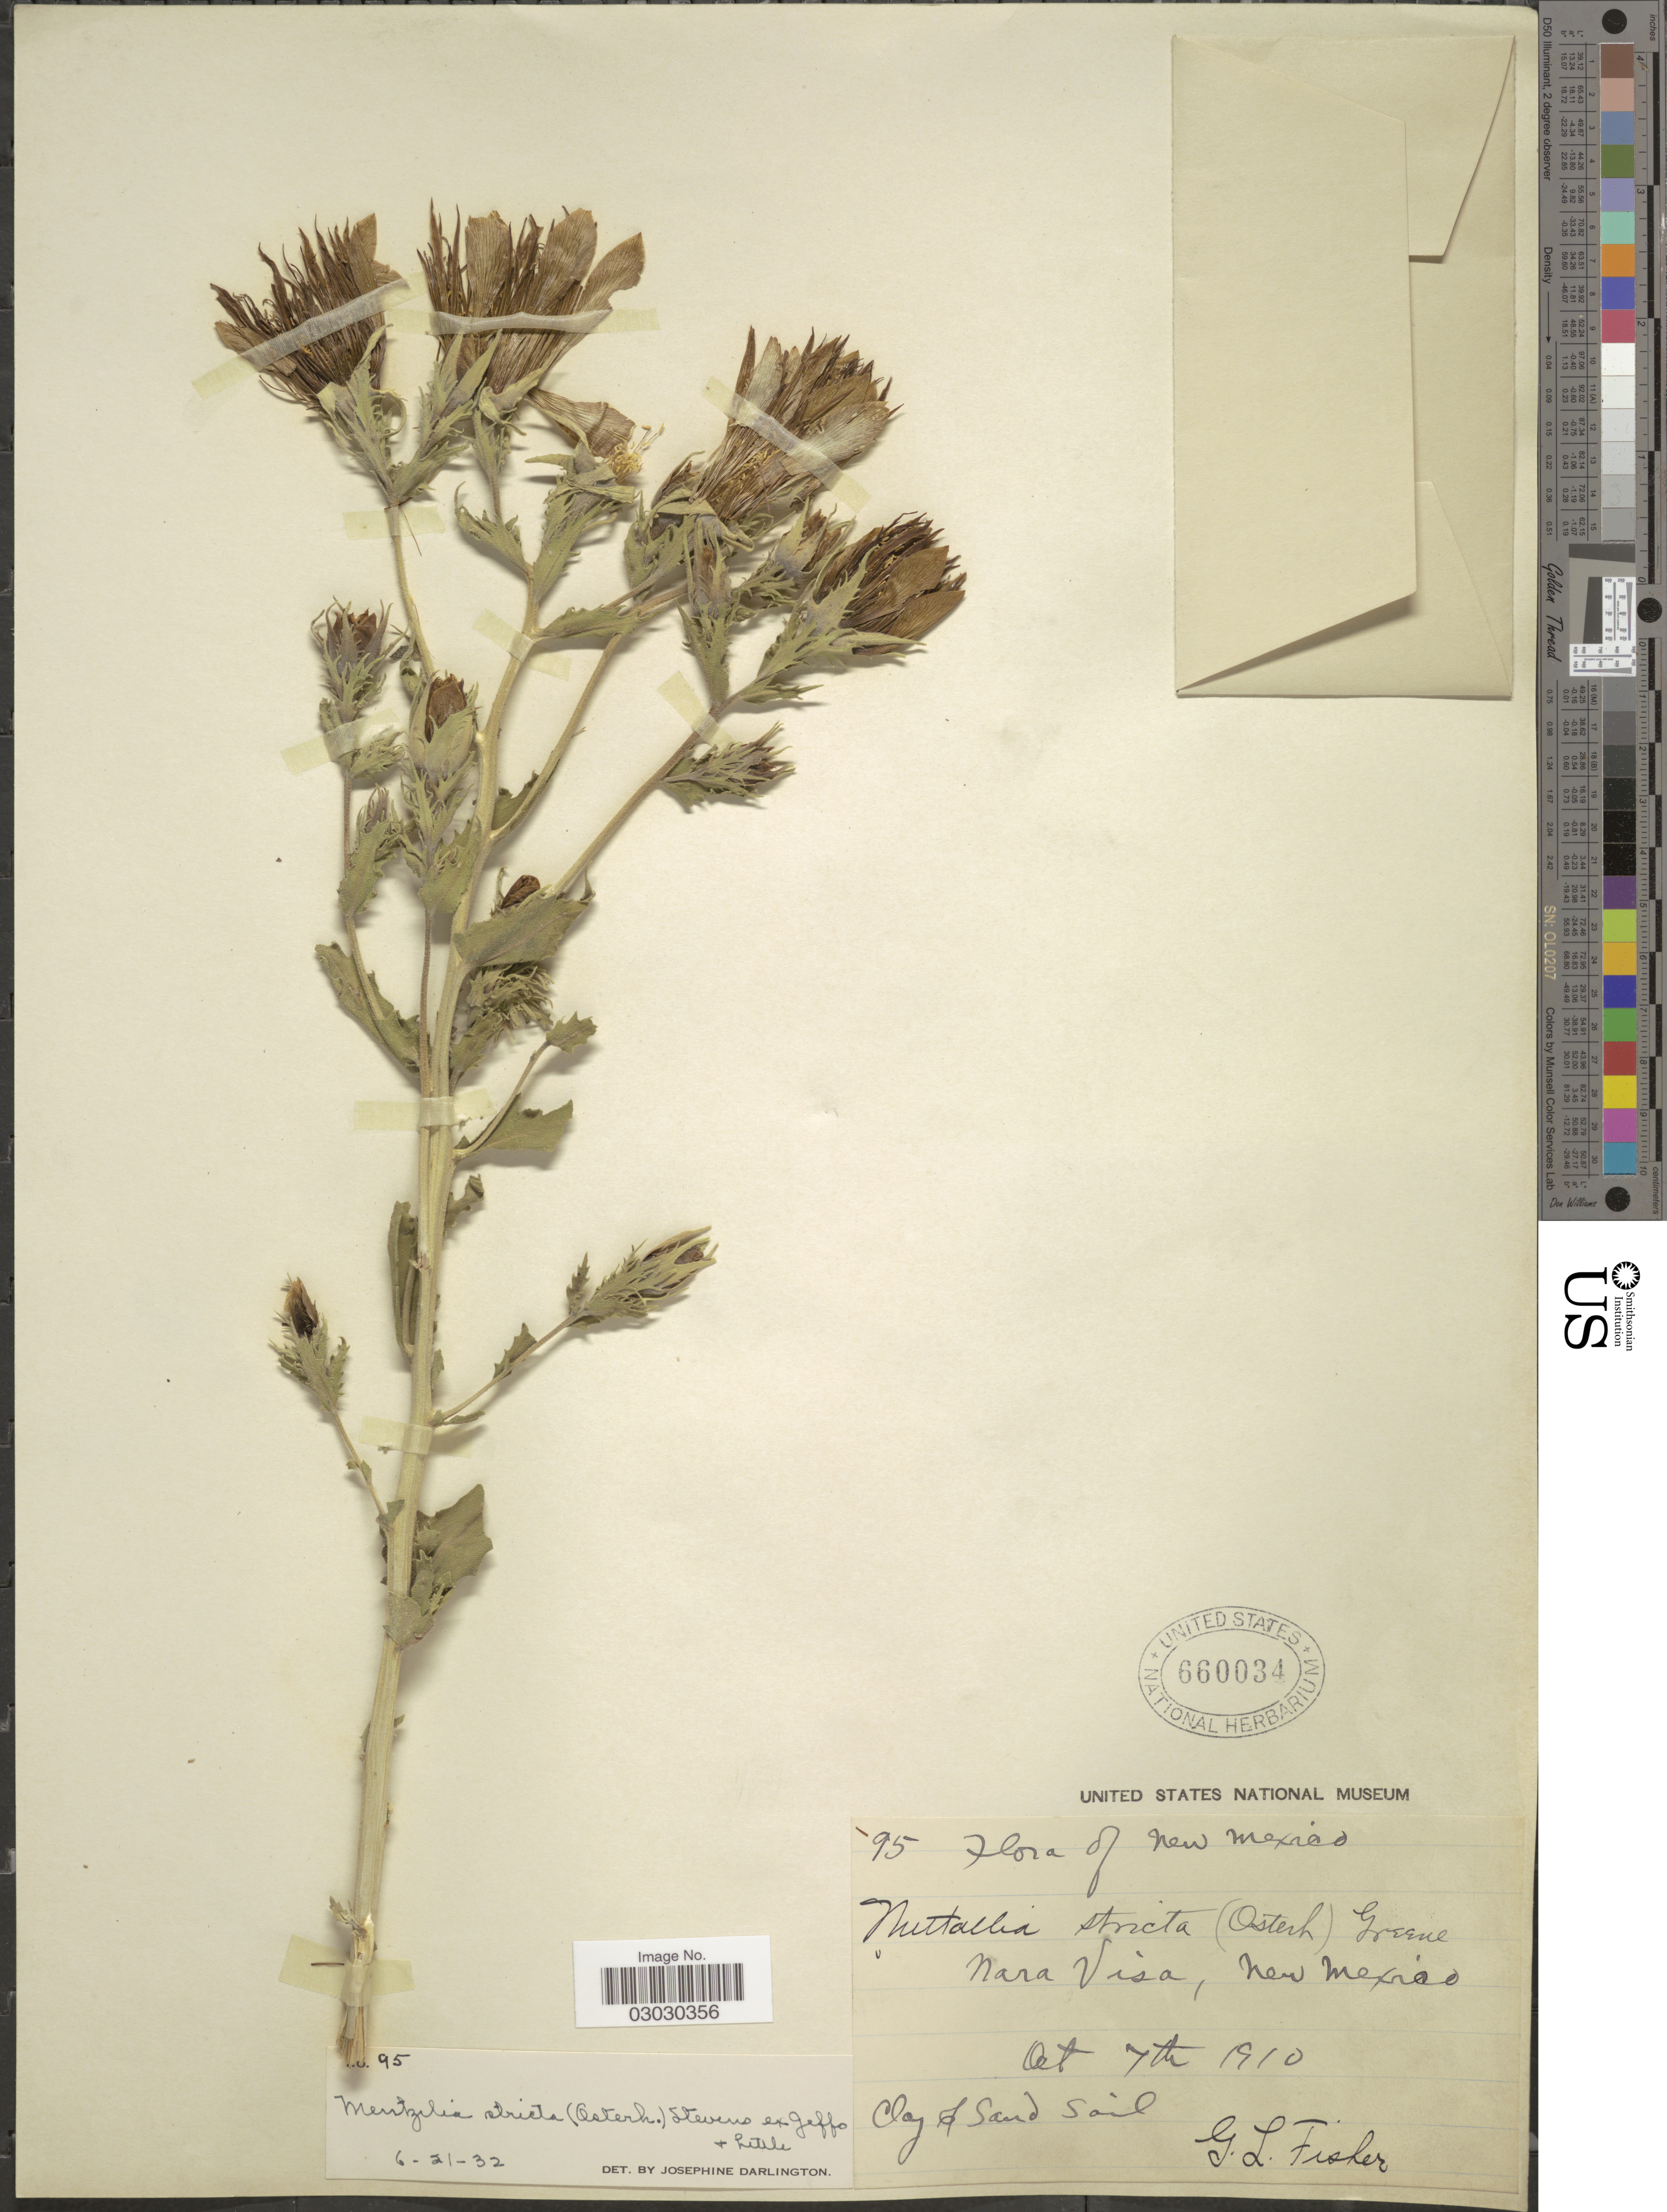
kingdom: Plantae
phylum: Tracheophyta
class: Magnoliopsida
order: Cornales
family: Loasaceae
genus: Mentzelia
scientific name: Mentzelia stricta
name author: (Osterh.) Stevens ex Jeffs & Little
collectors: G. L. Fisher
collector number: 95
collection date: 1910-10-07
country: United States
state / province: New Mexico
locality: Nara Visa.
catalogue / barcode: US 660034